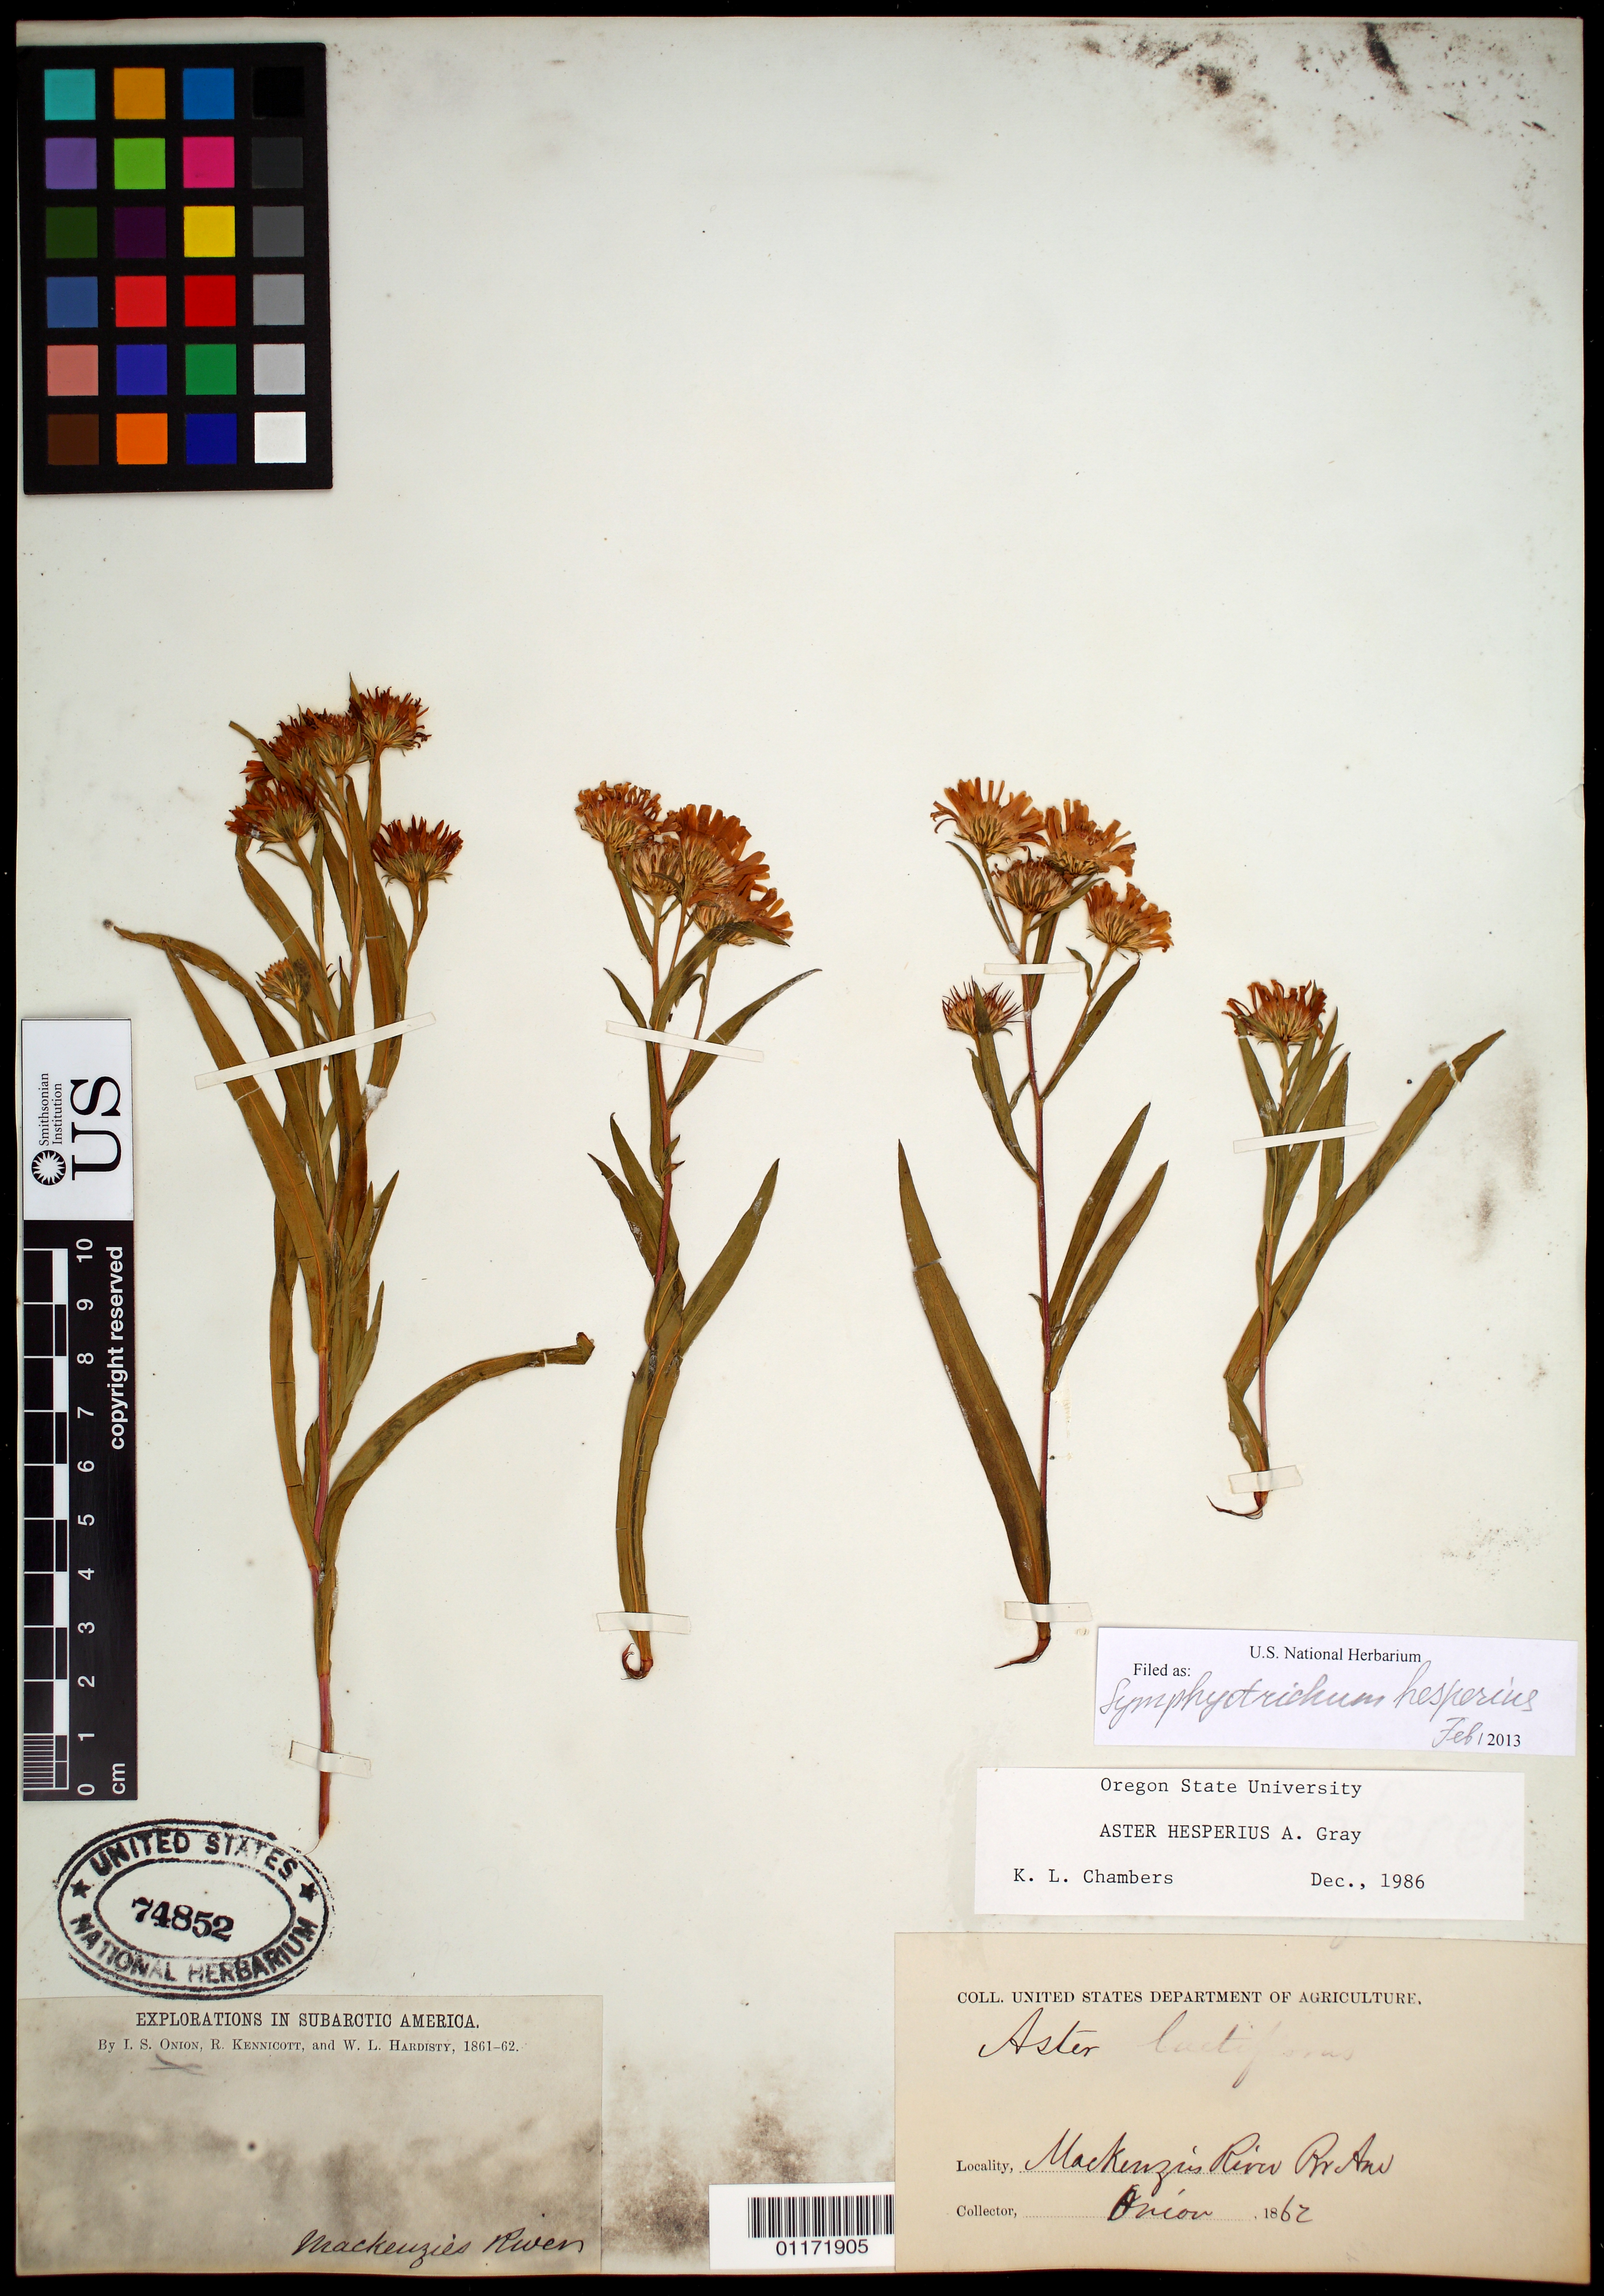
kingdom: Plantae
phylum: Tracheophyta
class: Magnoliopsida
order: Asterales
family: Asteraceae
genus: Symphyotrichum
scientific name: Symphyotrichum hesperium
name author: (A. Gray) Á. Löve & D. Löve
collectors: I. Onion, R. Kennicott & W. Hardisty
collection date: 1861/1862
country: Canada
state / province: Northwest Territories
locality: Mackenzie River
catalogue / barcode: US 74852